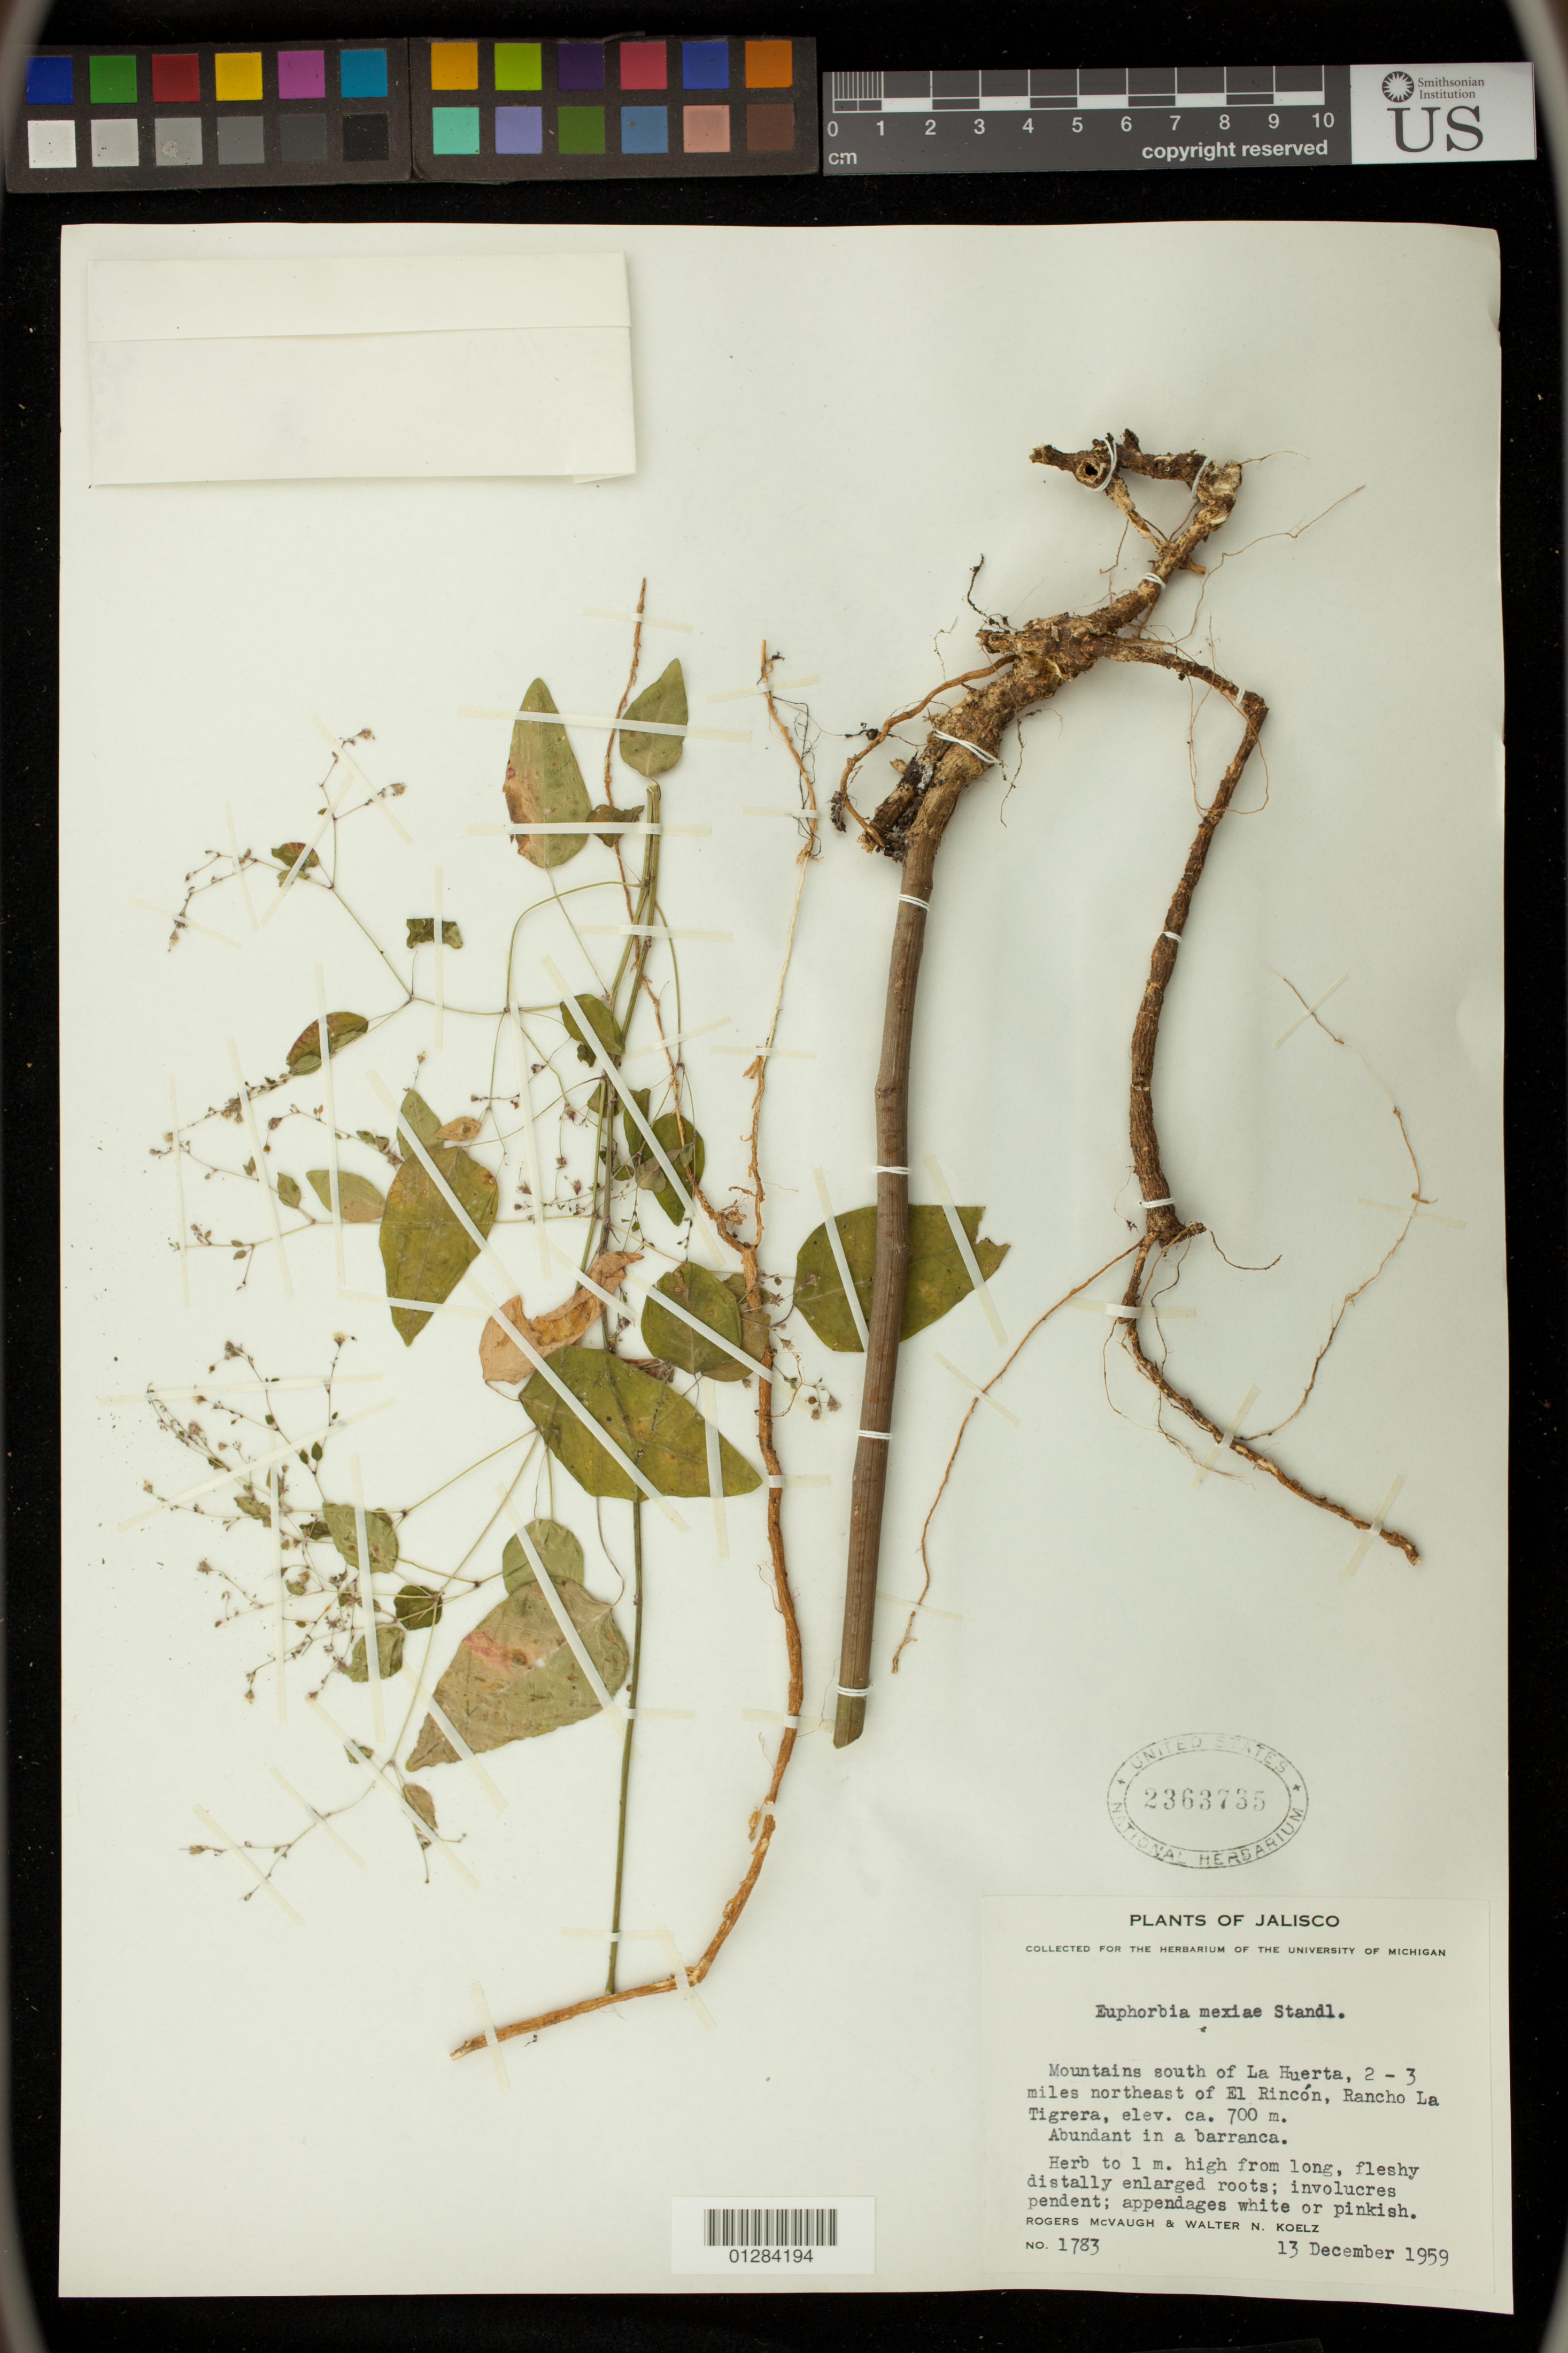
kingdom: Plantae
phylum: Tracheophyta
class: Magnoliopsida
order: Malpighiales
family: Euphorbiaceae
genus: Euphorbia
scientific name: Euphorbia mexiae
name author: Standl.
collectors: R. McVaugh & W. N. Koelz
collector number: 1783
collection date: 1959-12-13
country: Mexico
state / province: Jalisco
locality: Mountains south of La Huerta, 2-3 miles northeast of El Rincón, Rancho La Tigrera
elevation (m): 700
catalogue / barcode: US 2363735